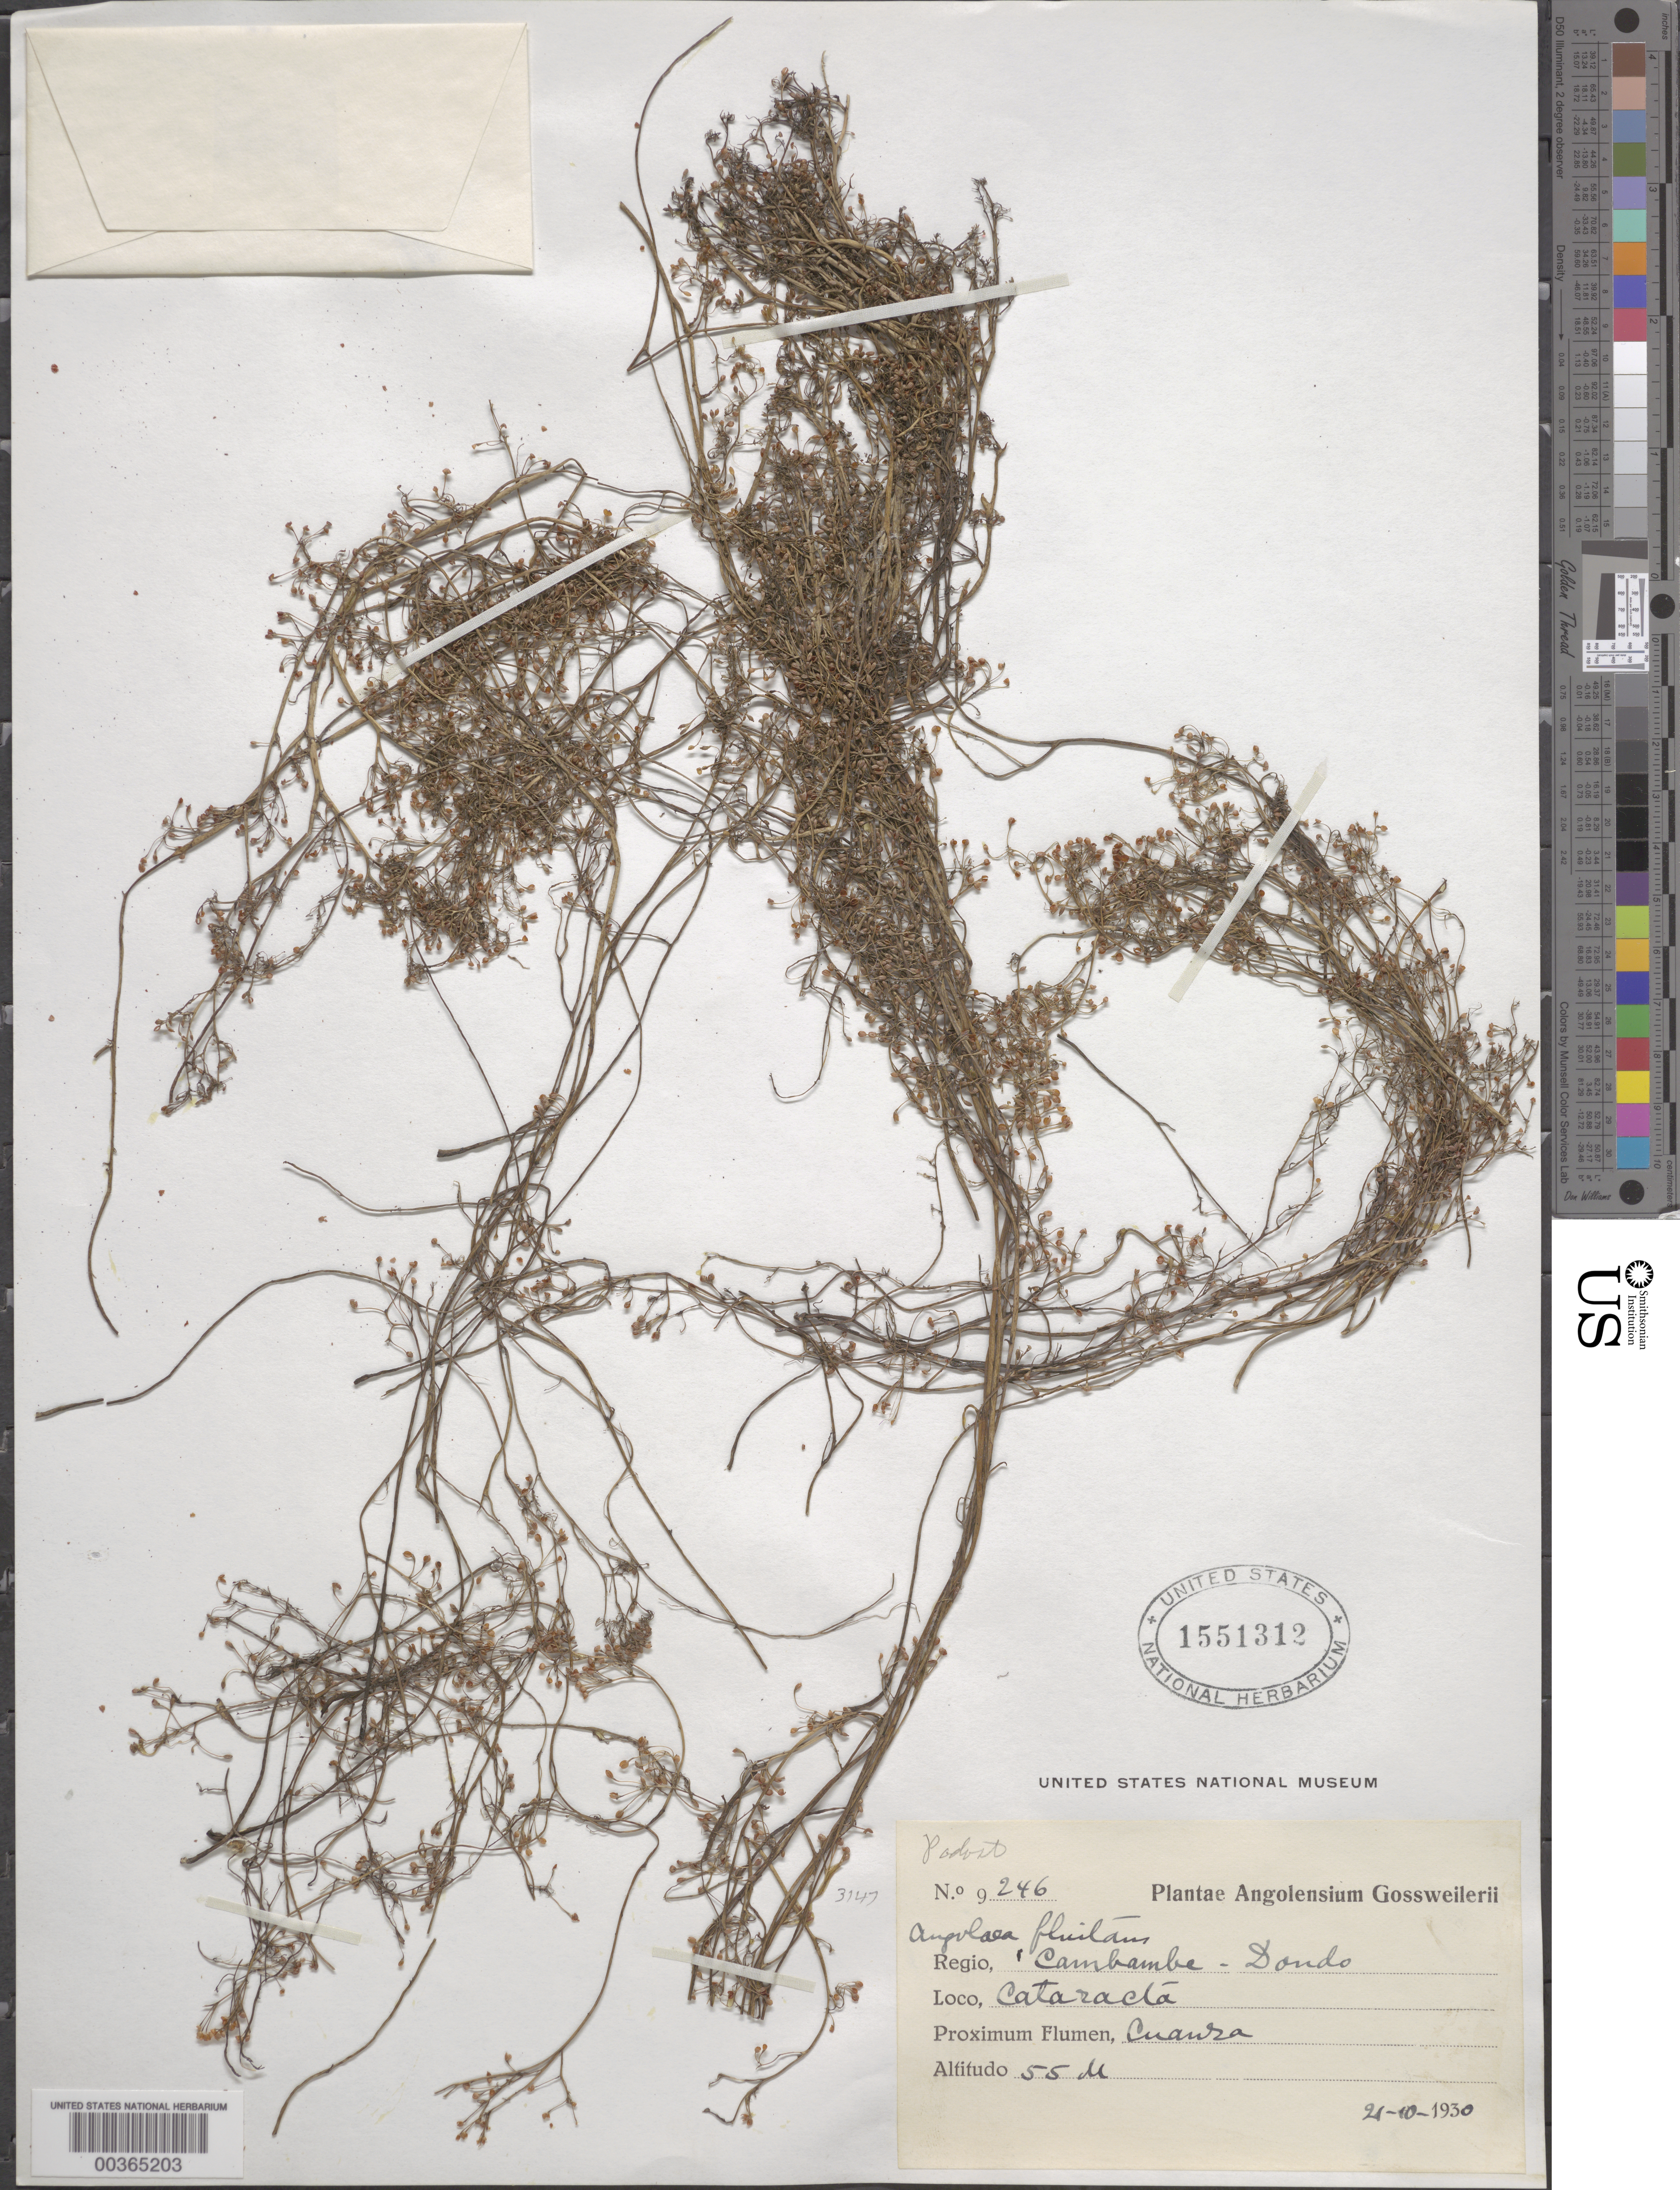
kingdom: Plantae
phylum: Tracheophyta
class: Magnoliopsida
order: Malpighiales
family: Podostemaceae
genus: Lophogyne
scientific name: Lophogyne sp.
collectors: J. Gossweiler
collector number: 9246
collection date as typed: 24 Oct 1930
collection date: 1930-10-24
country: Angola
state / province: Cuanza Norte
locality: Cambambe - Dondo, Cataracta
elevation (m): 55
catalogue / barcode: US 1551312